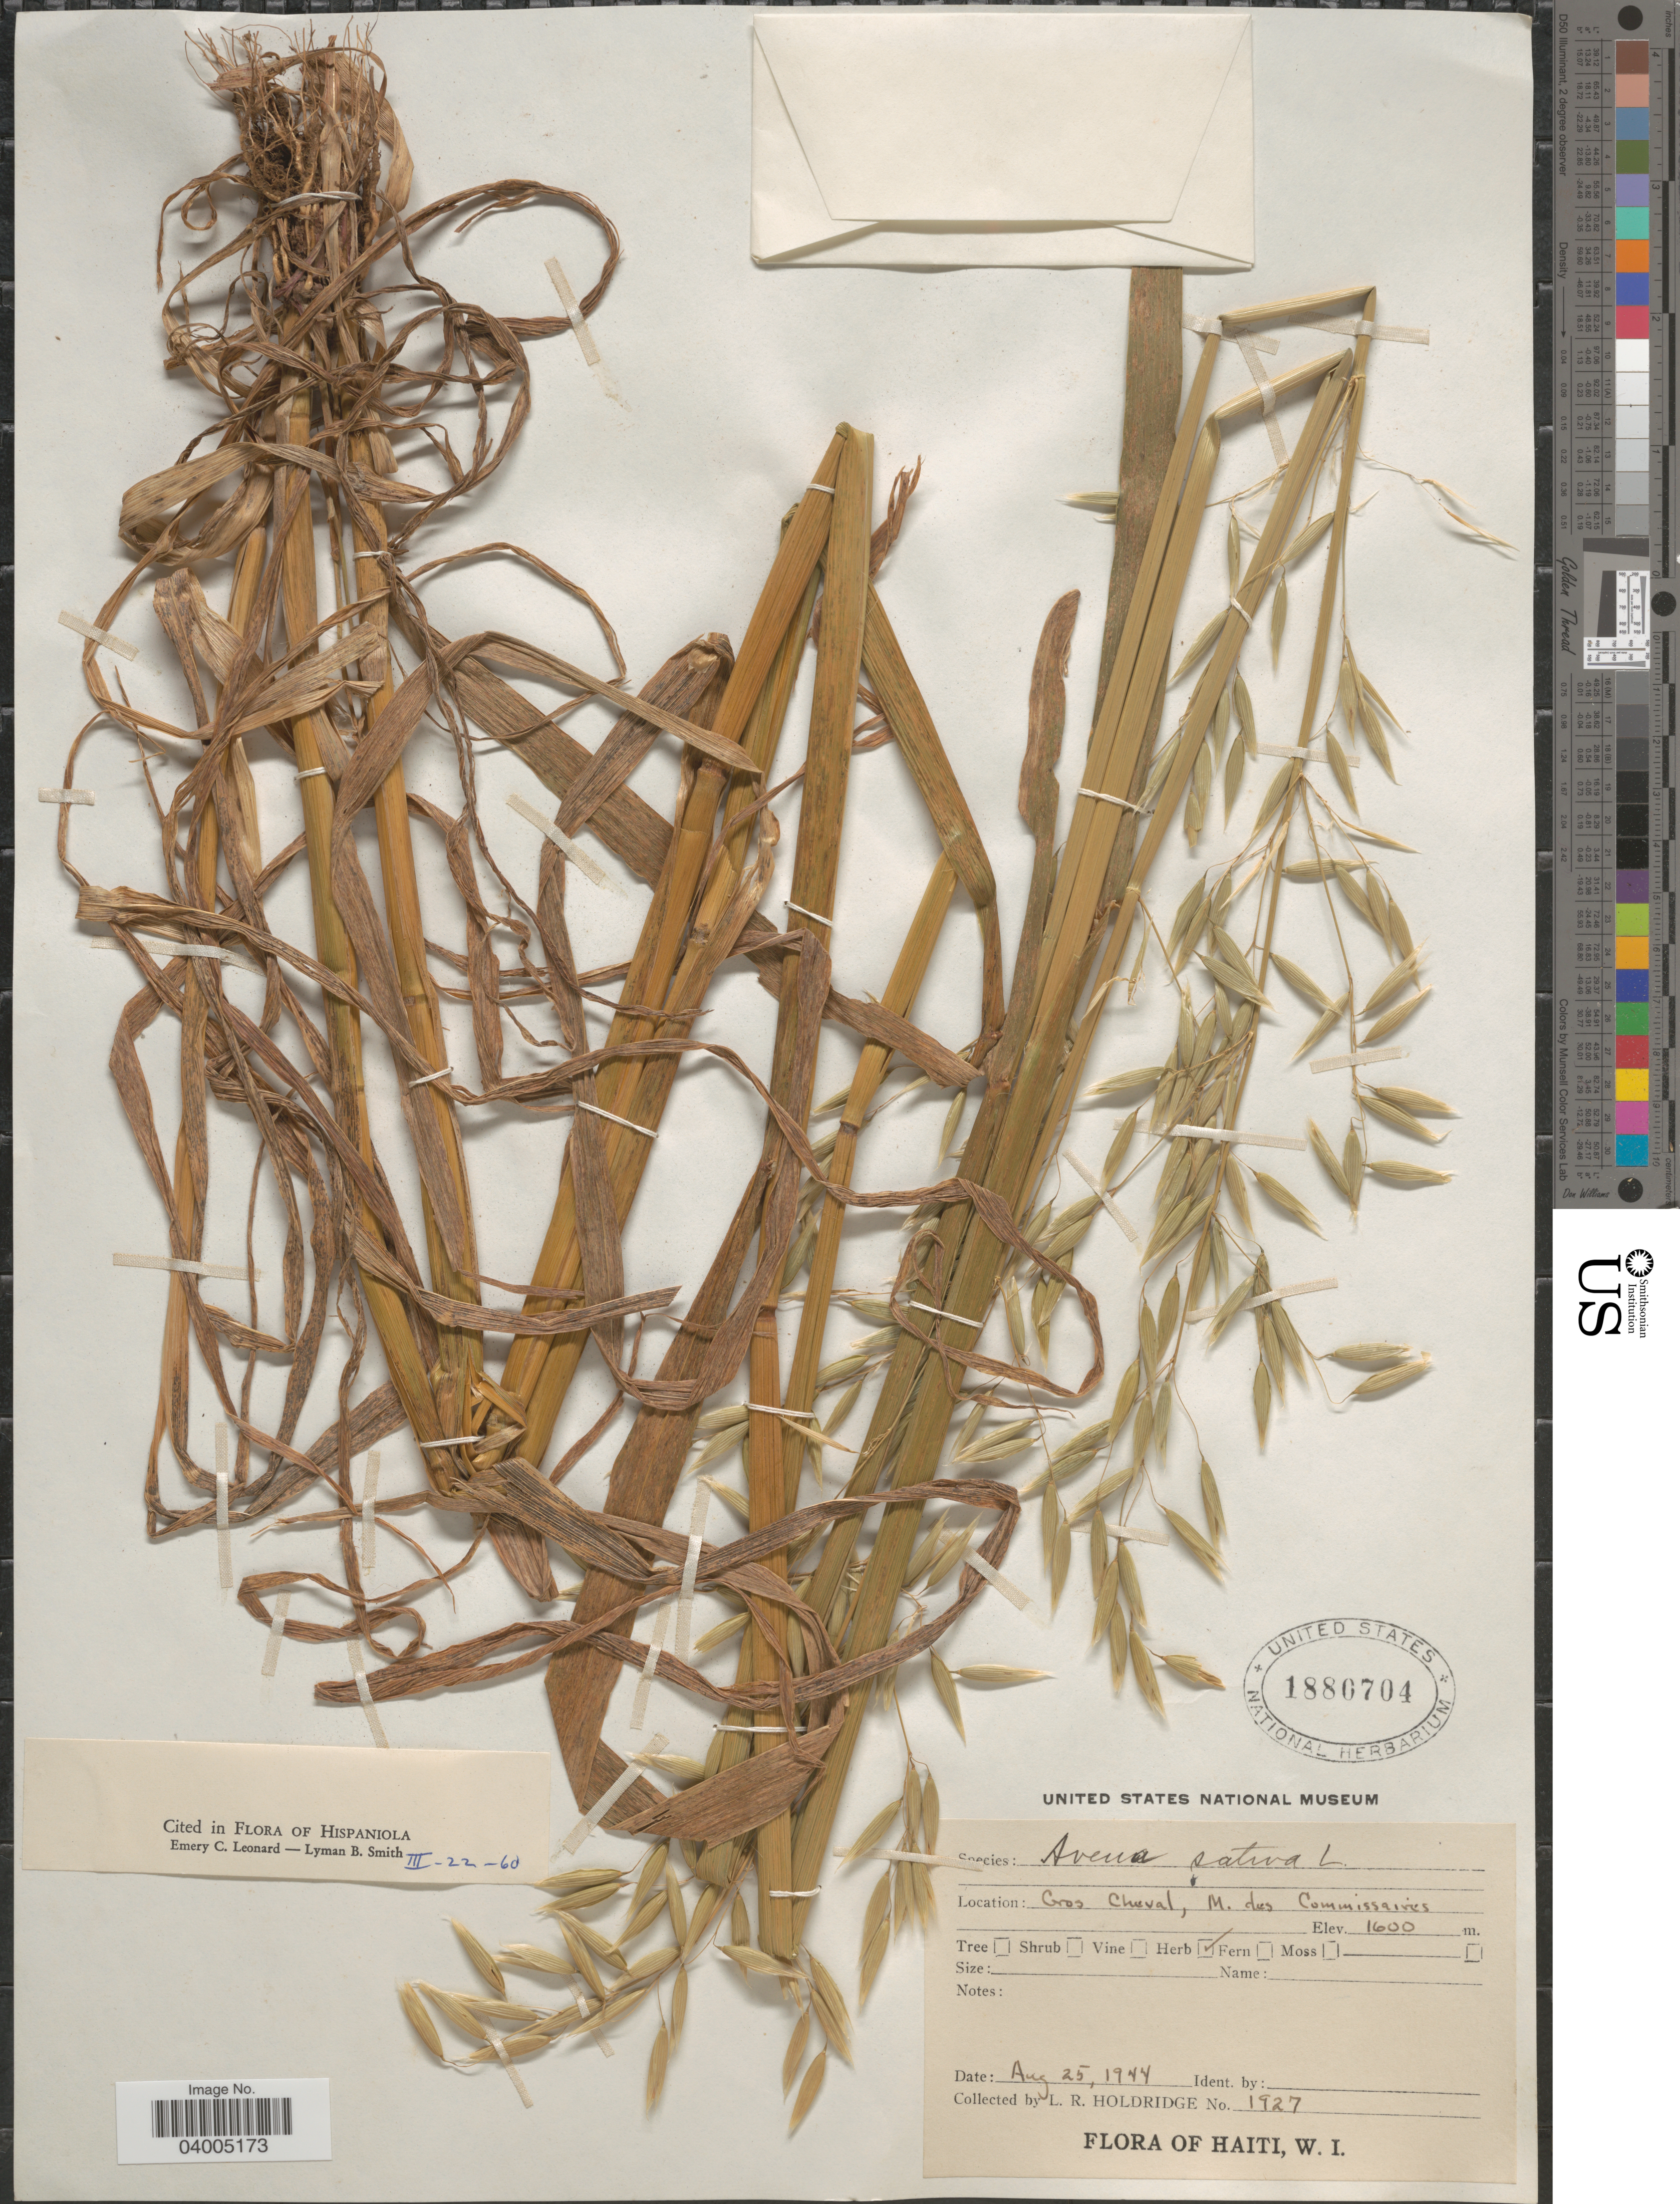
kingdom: Plantae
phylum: Tracheophyta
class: Liliopsida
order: Poales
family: Poaceae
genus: Avena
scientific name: Avena sativa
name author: L.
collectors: L. Holdridge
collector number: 1927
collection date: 1944-08-25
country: Haiti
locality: Gros Cheval, M. des Commissaires.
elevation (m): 1600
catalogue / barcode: US 1880704